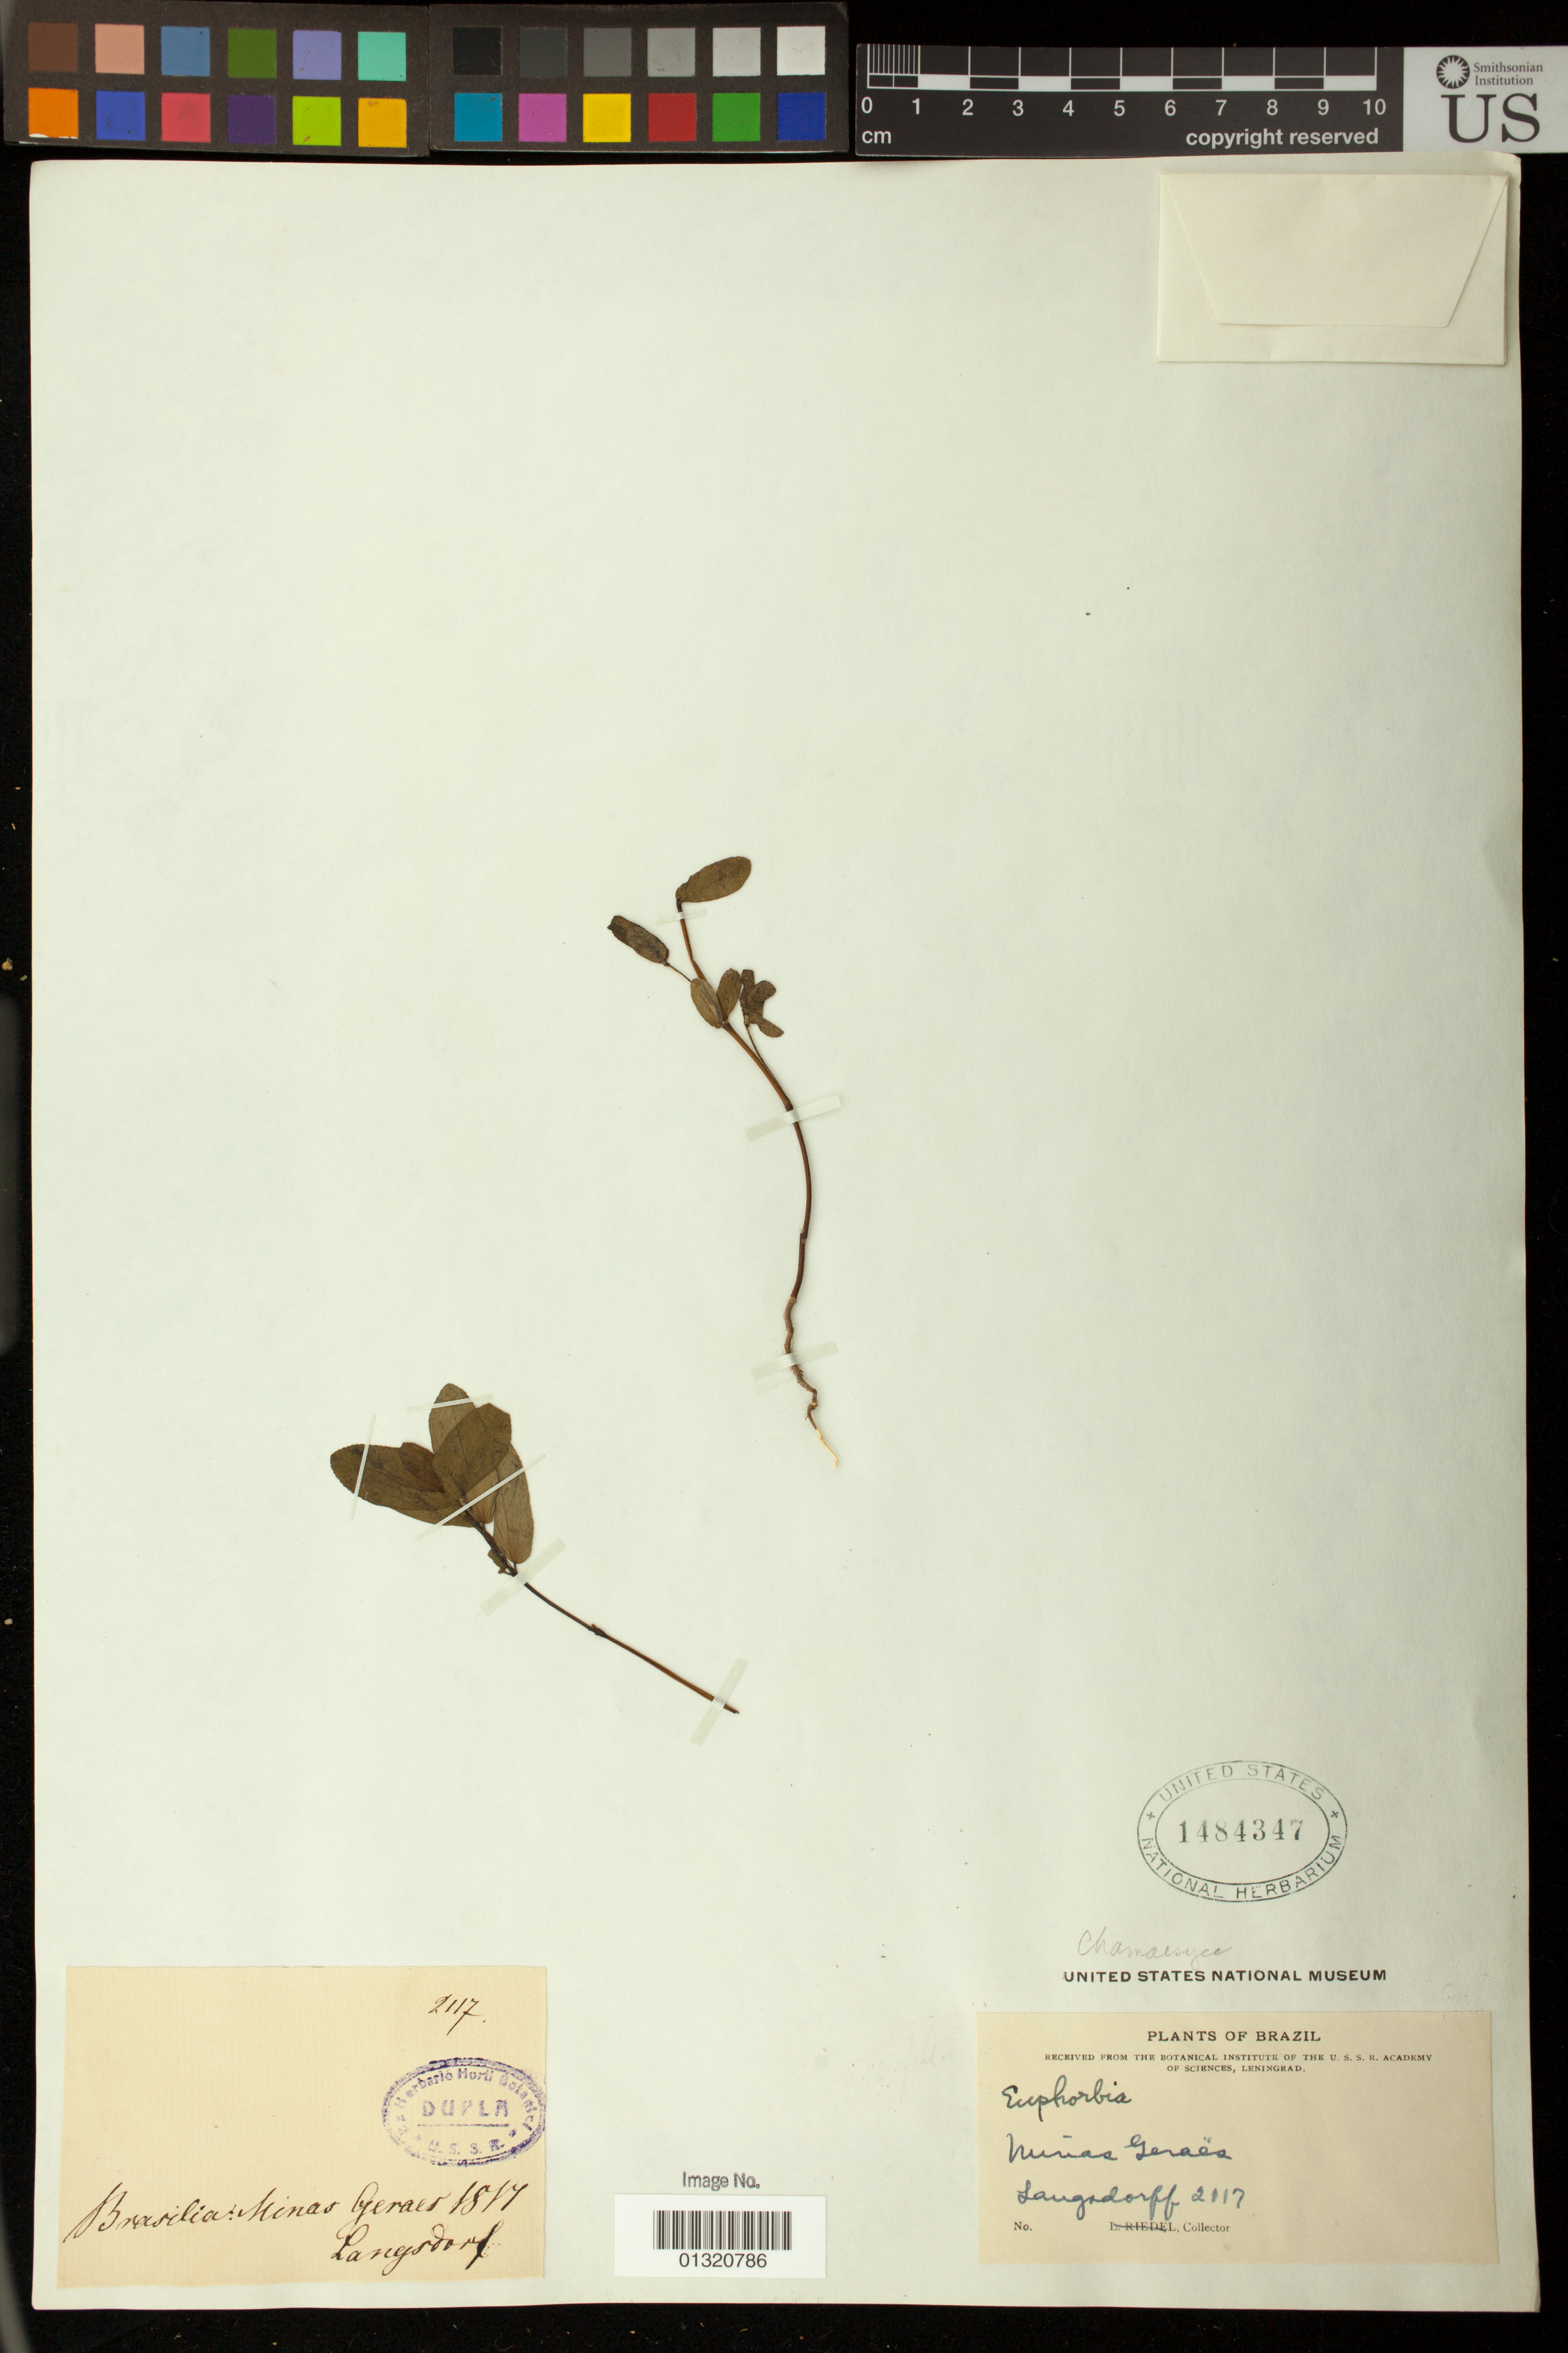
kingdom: Plantae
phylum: Tracheophyta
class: Magnoliopsida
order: Malpighiales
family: Euphorbiaceae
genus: Euphorbia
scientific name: Euphorbia sp.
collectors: G. H. von Langsdorff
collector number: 2117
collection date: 1817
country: Brazil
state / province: Minas Gerais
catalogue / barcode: US 1484347